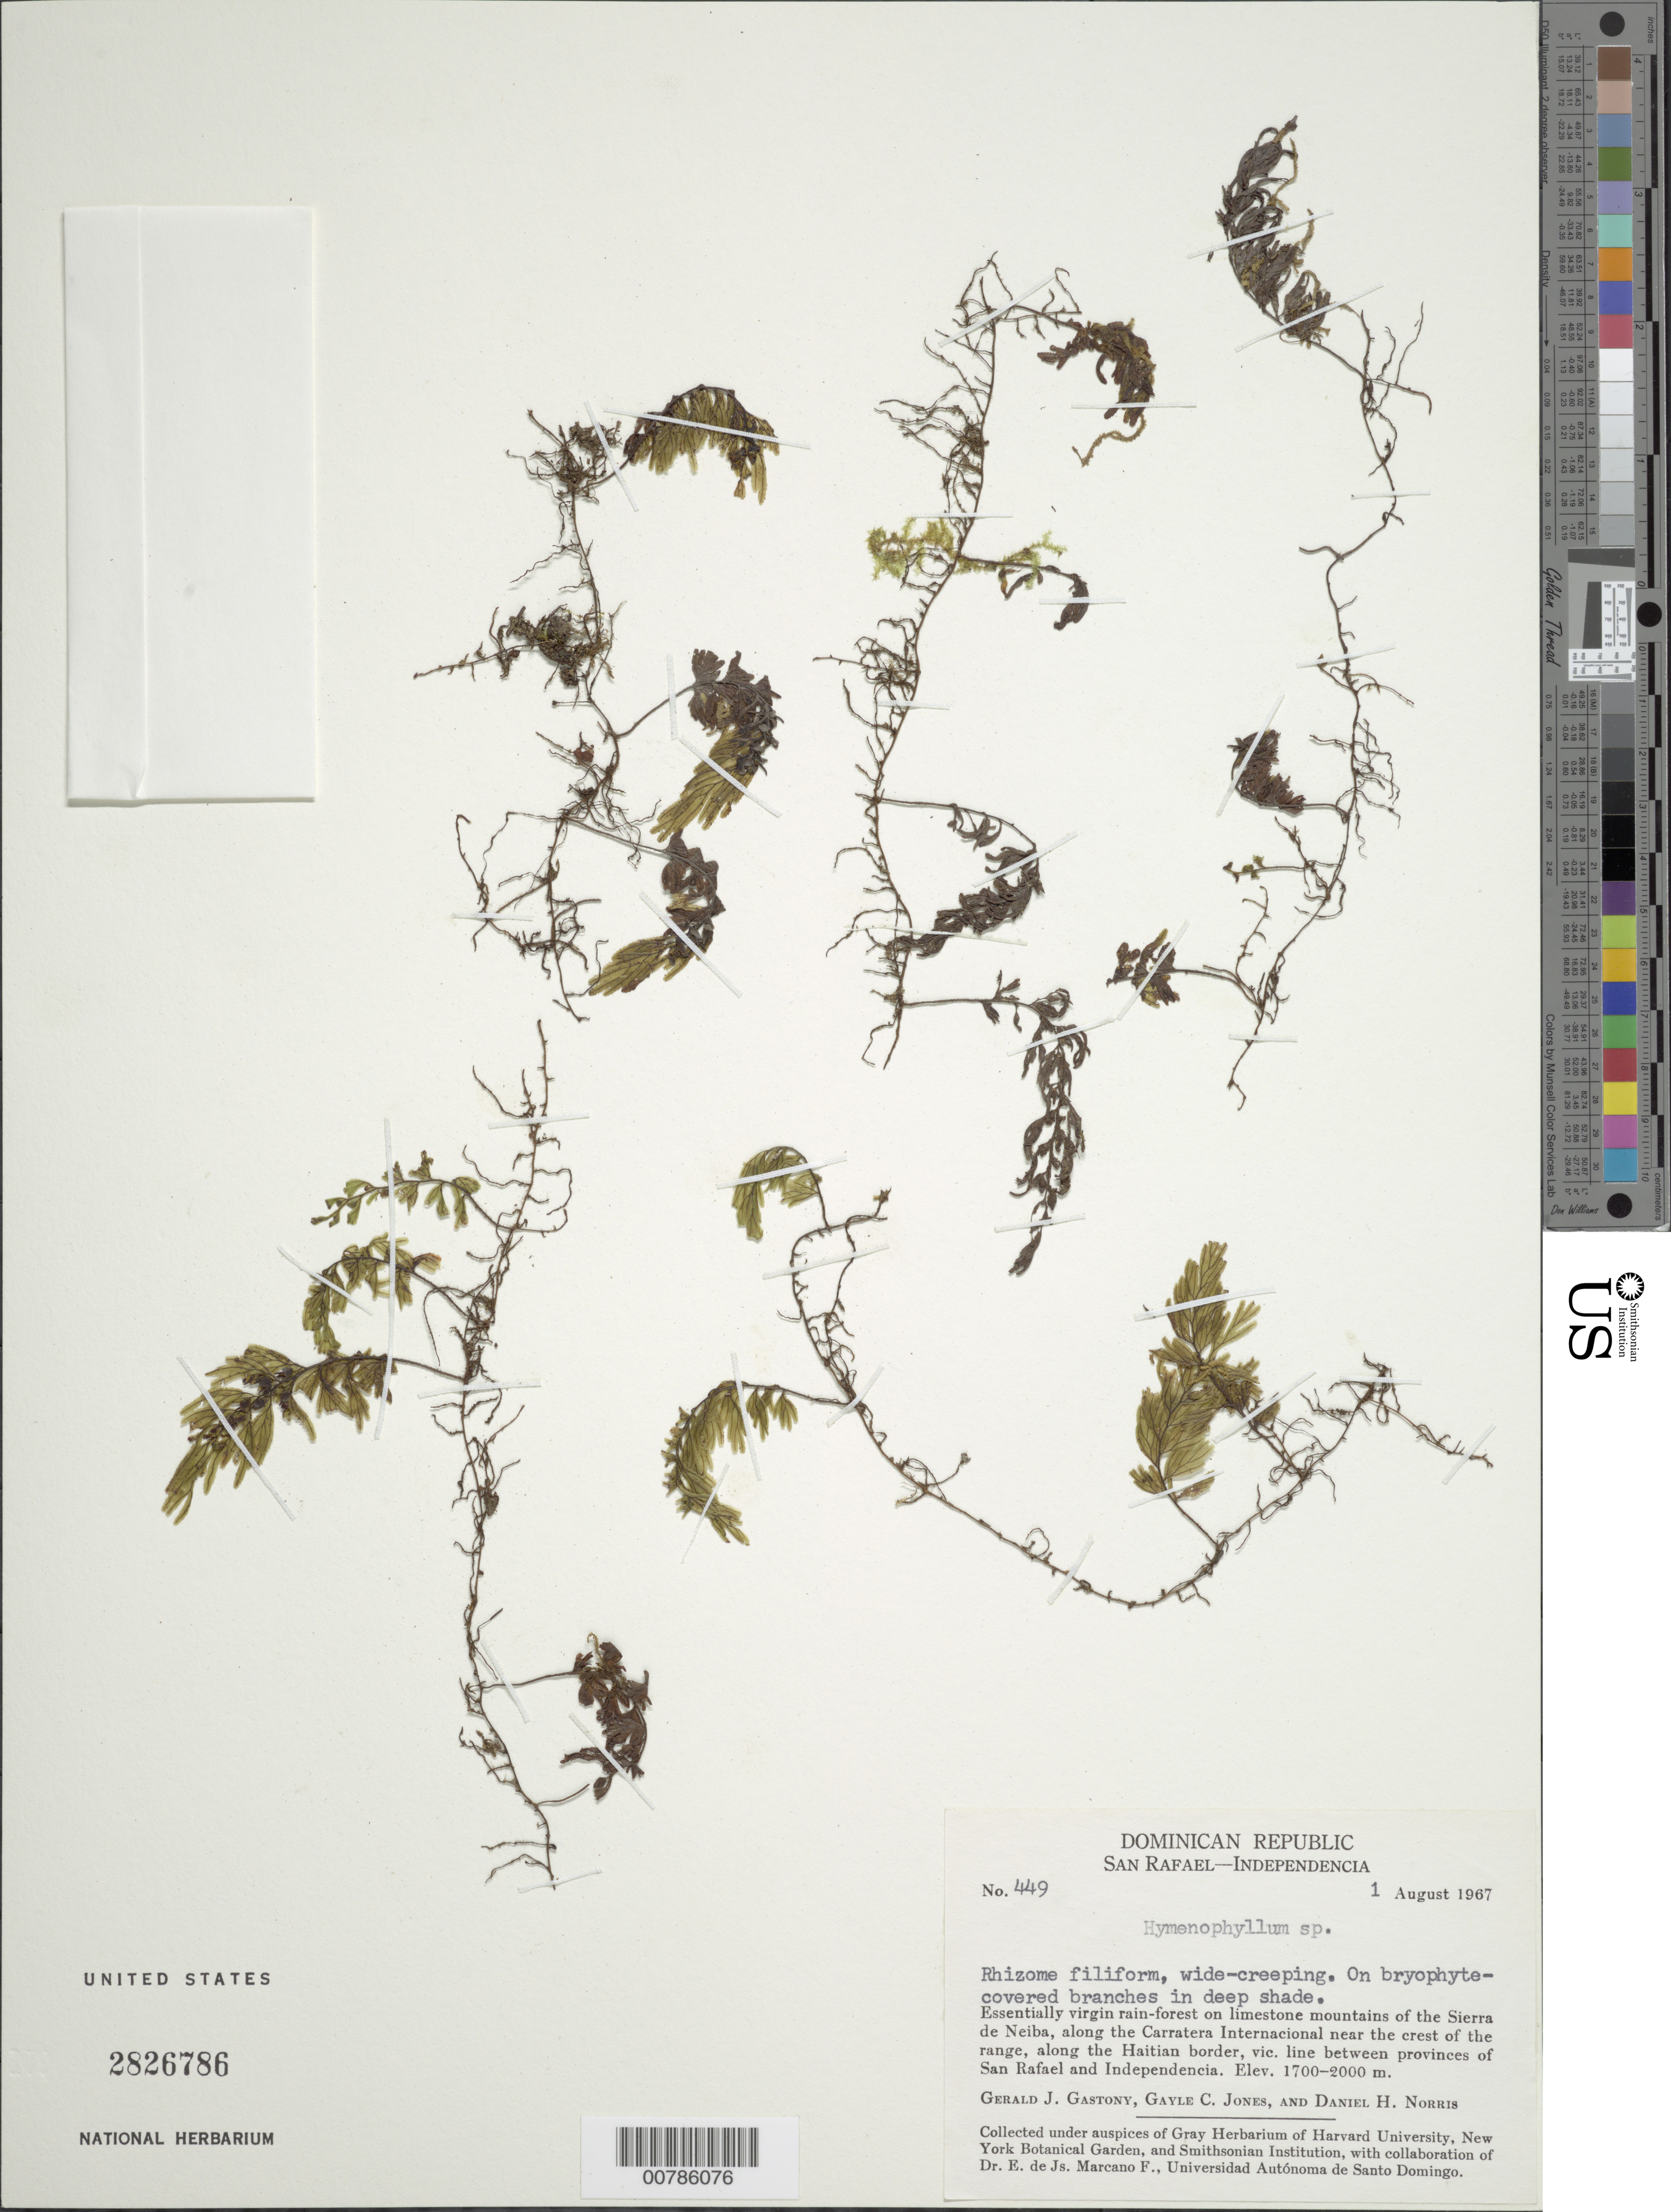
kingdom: Plantae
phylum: Tracheophyta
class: Polypodiopsida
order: Hymenophyllales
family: Hymenophyllaceae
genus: Hymenophyllum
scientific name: Hymenophyllum fucoides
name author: (Sw.) Sw.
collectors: G. Gastony, G. C. Jones & D. H. Norris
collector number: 449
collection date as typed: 01 Aug 1967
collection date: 1967-08-01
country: Dominican Republic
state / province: Elías Piña / Independencia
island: Hispaniola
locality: Sierra de Neiba, along Carratera Internacional, along Haitian border, vic line between provinces of San Rafael and Independencia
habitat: Essentially virgin rain forest on limestone mountains; on bryophyte-covered branches in deep shade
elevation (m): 1700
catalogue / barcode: US 2826786